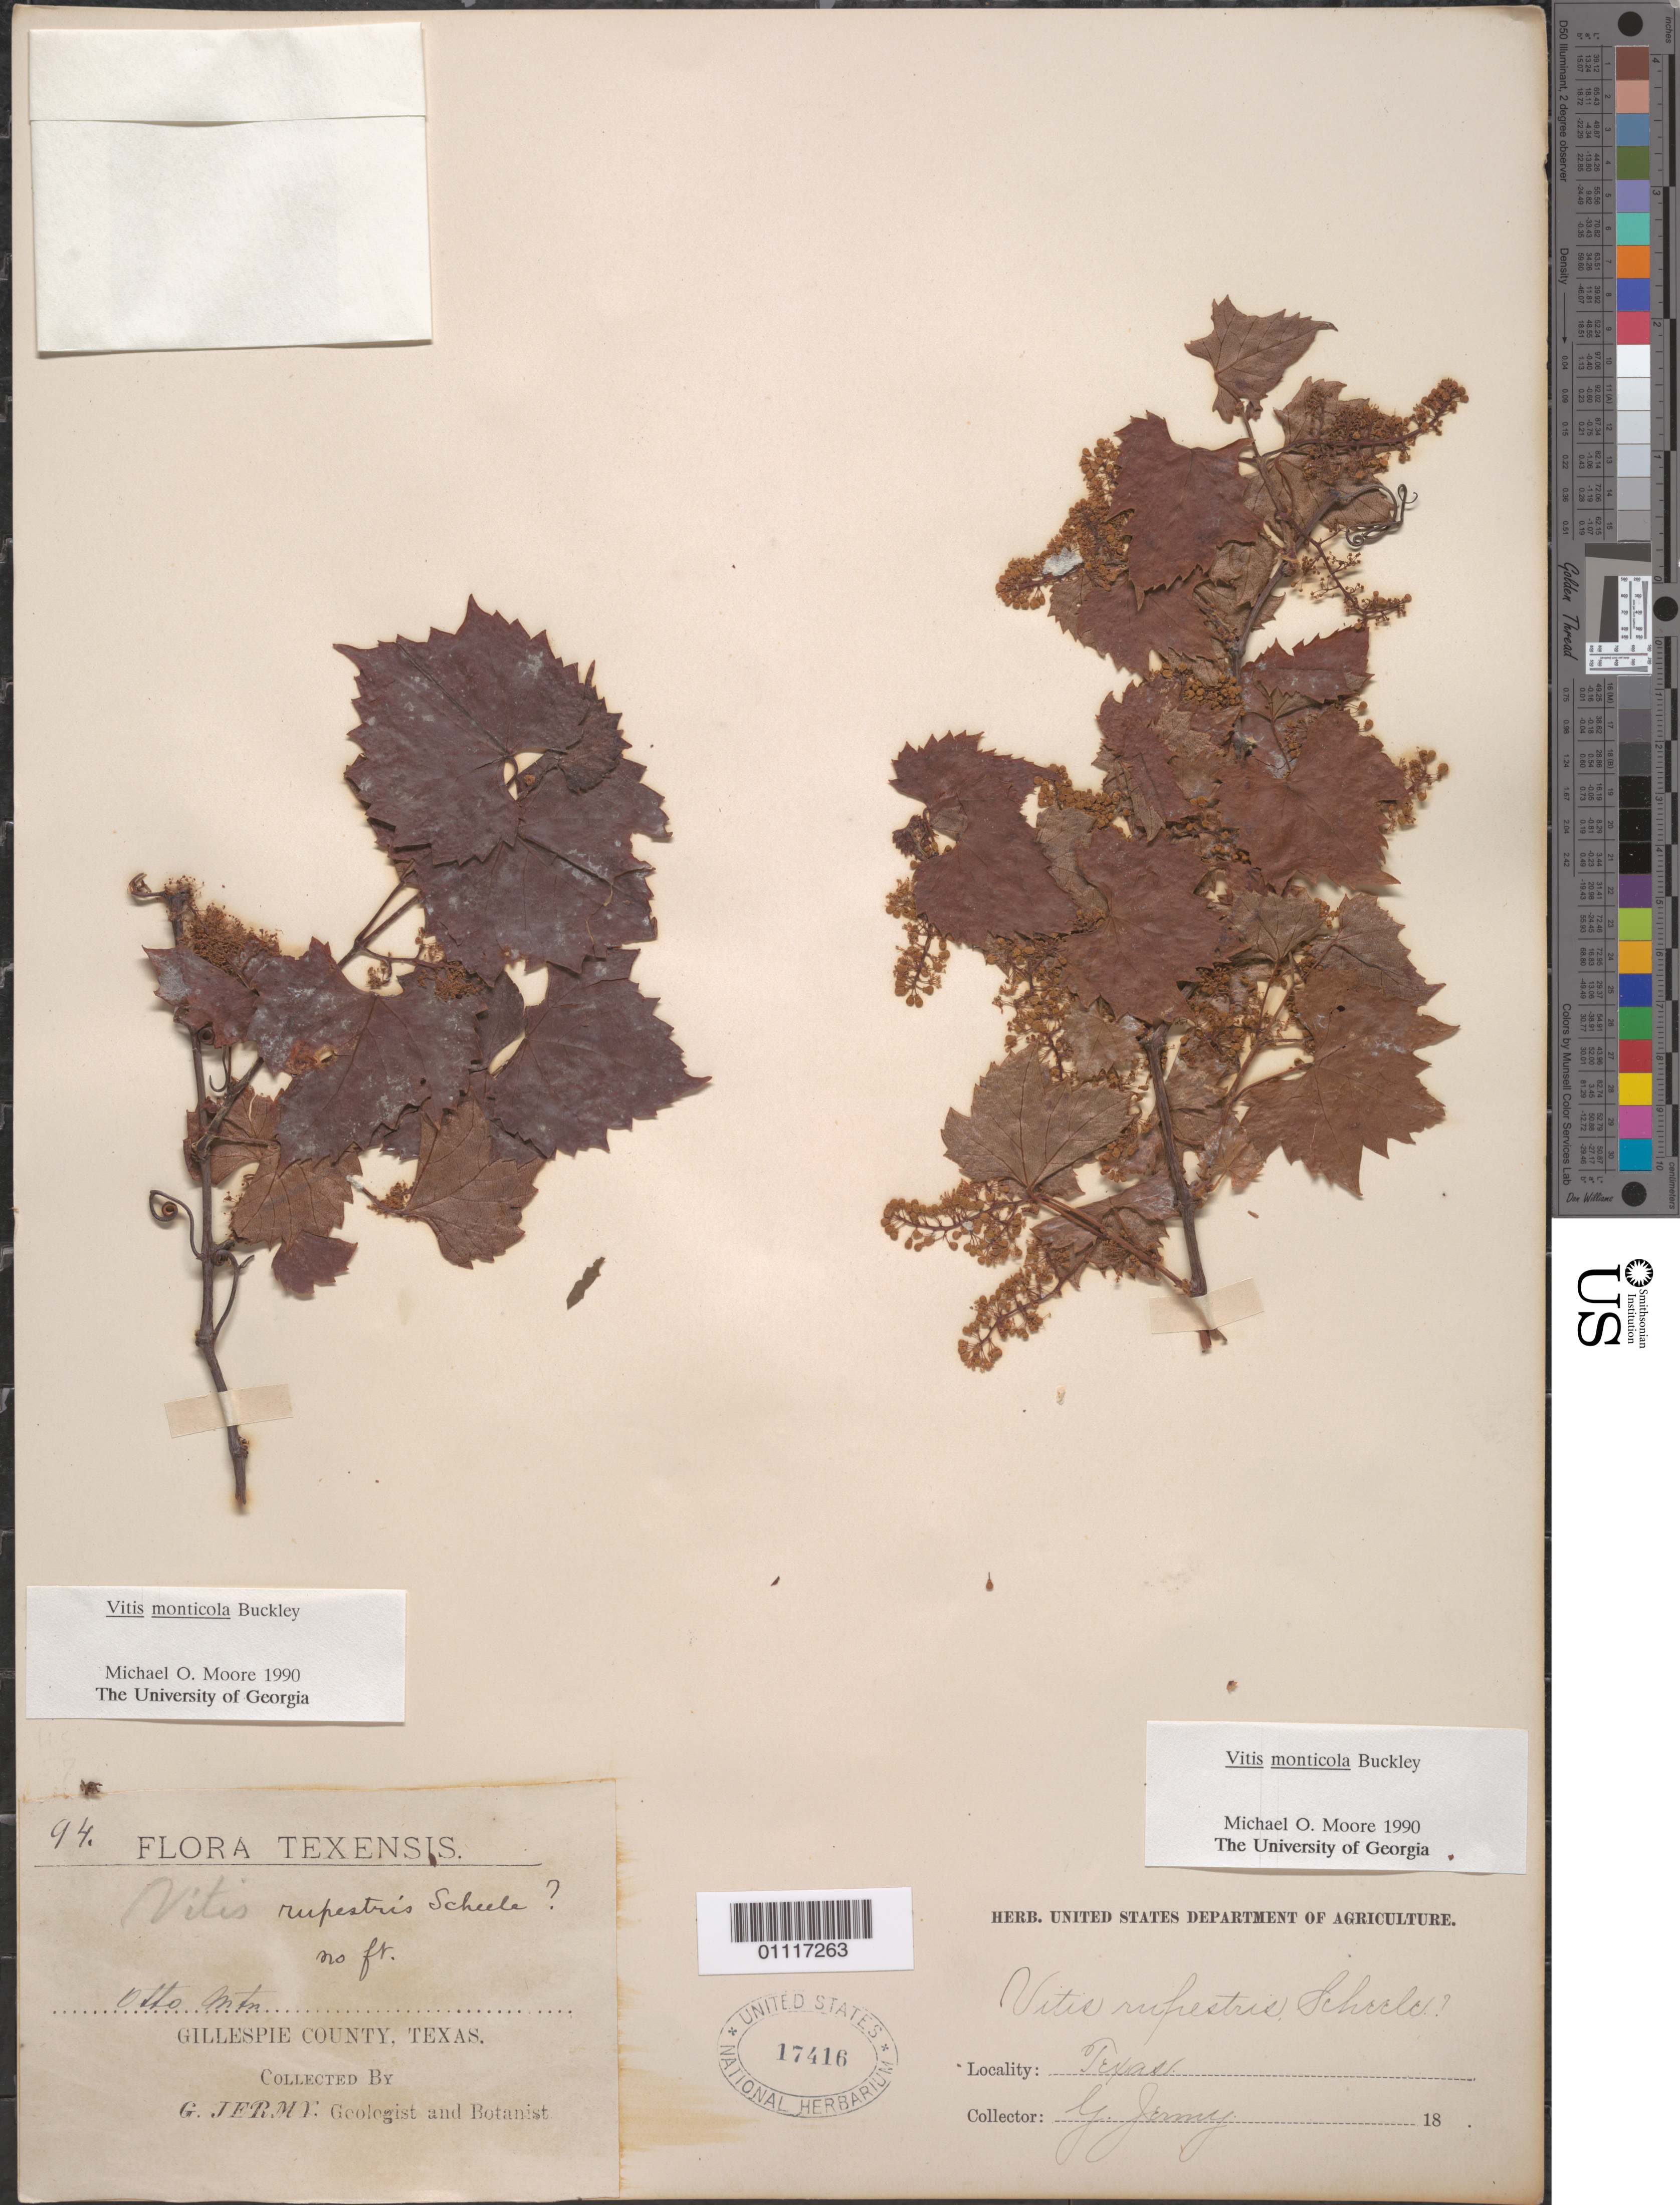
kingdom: Plantae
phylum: Tracheophyta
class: Magnoliopsida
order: Vitales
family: Vitaceae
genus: Vitis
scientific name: Vitis monticola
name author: Buckley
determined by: Moore, M. O.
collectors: G. Jermy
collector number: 94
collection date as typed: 18--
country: United States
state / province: Texas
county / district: Gillespie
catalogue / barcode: US 17416